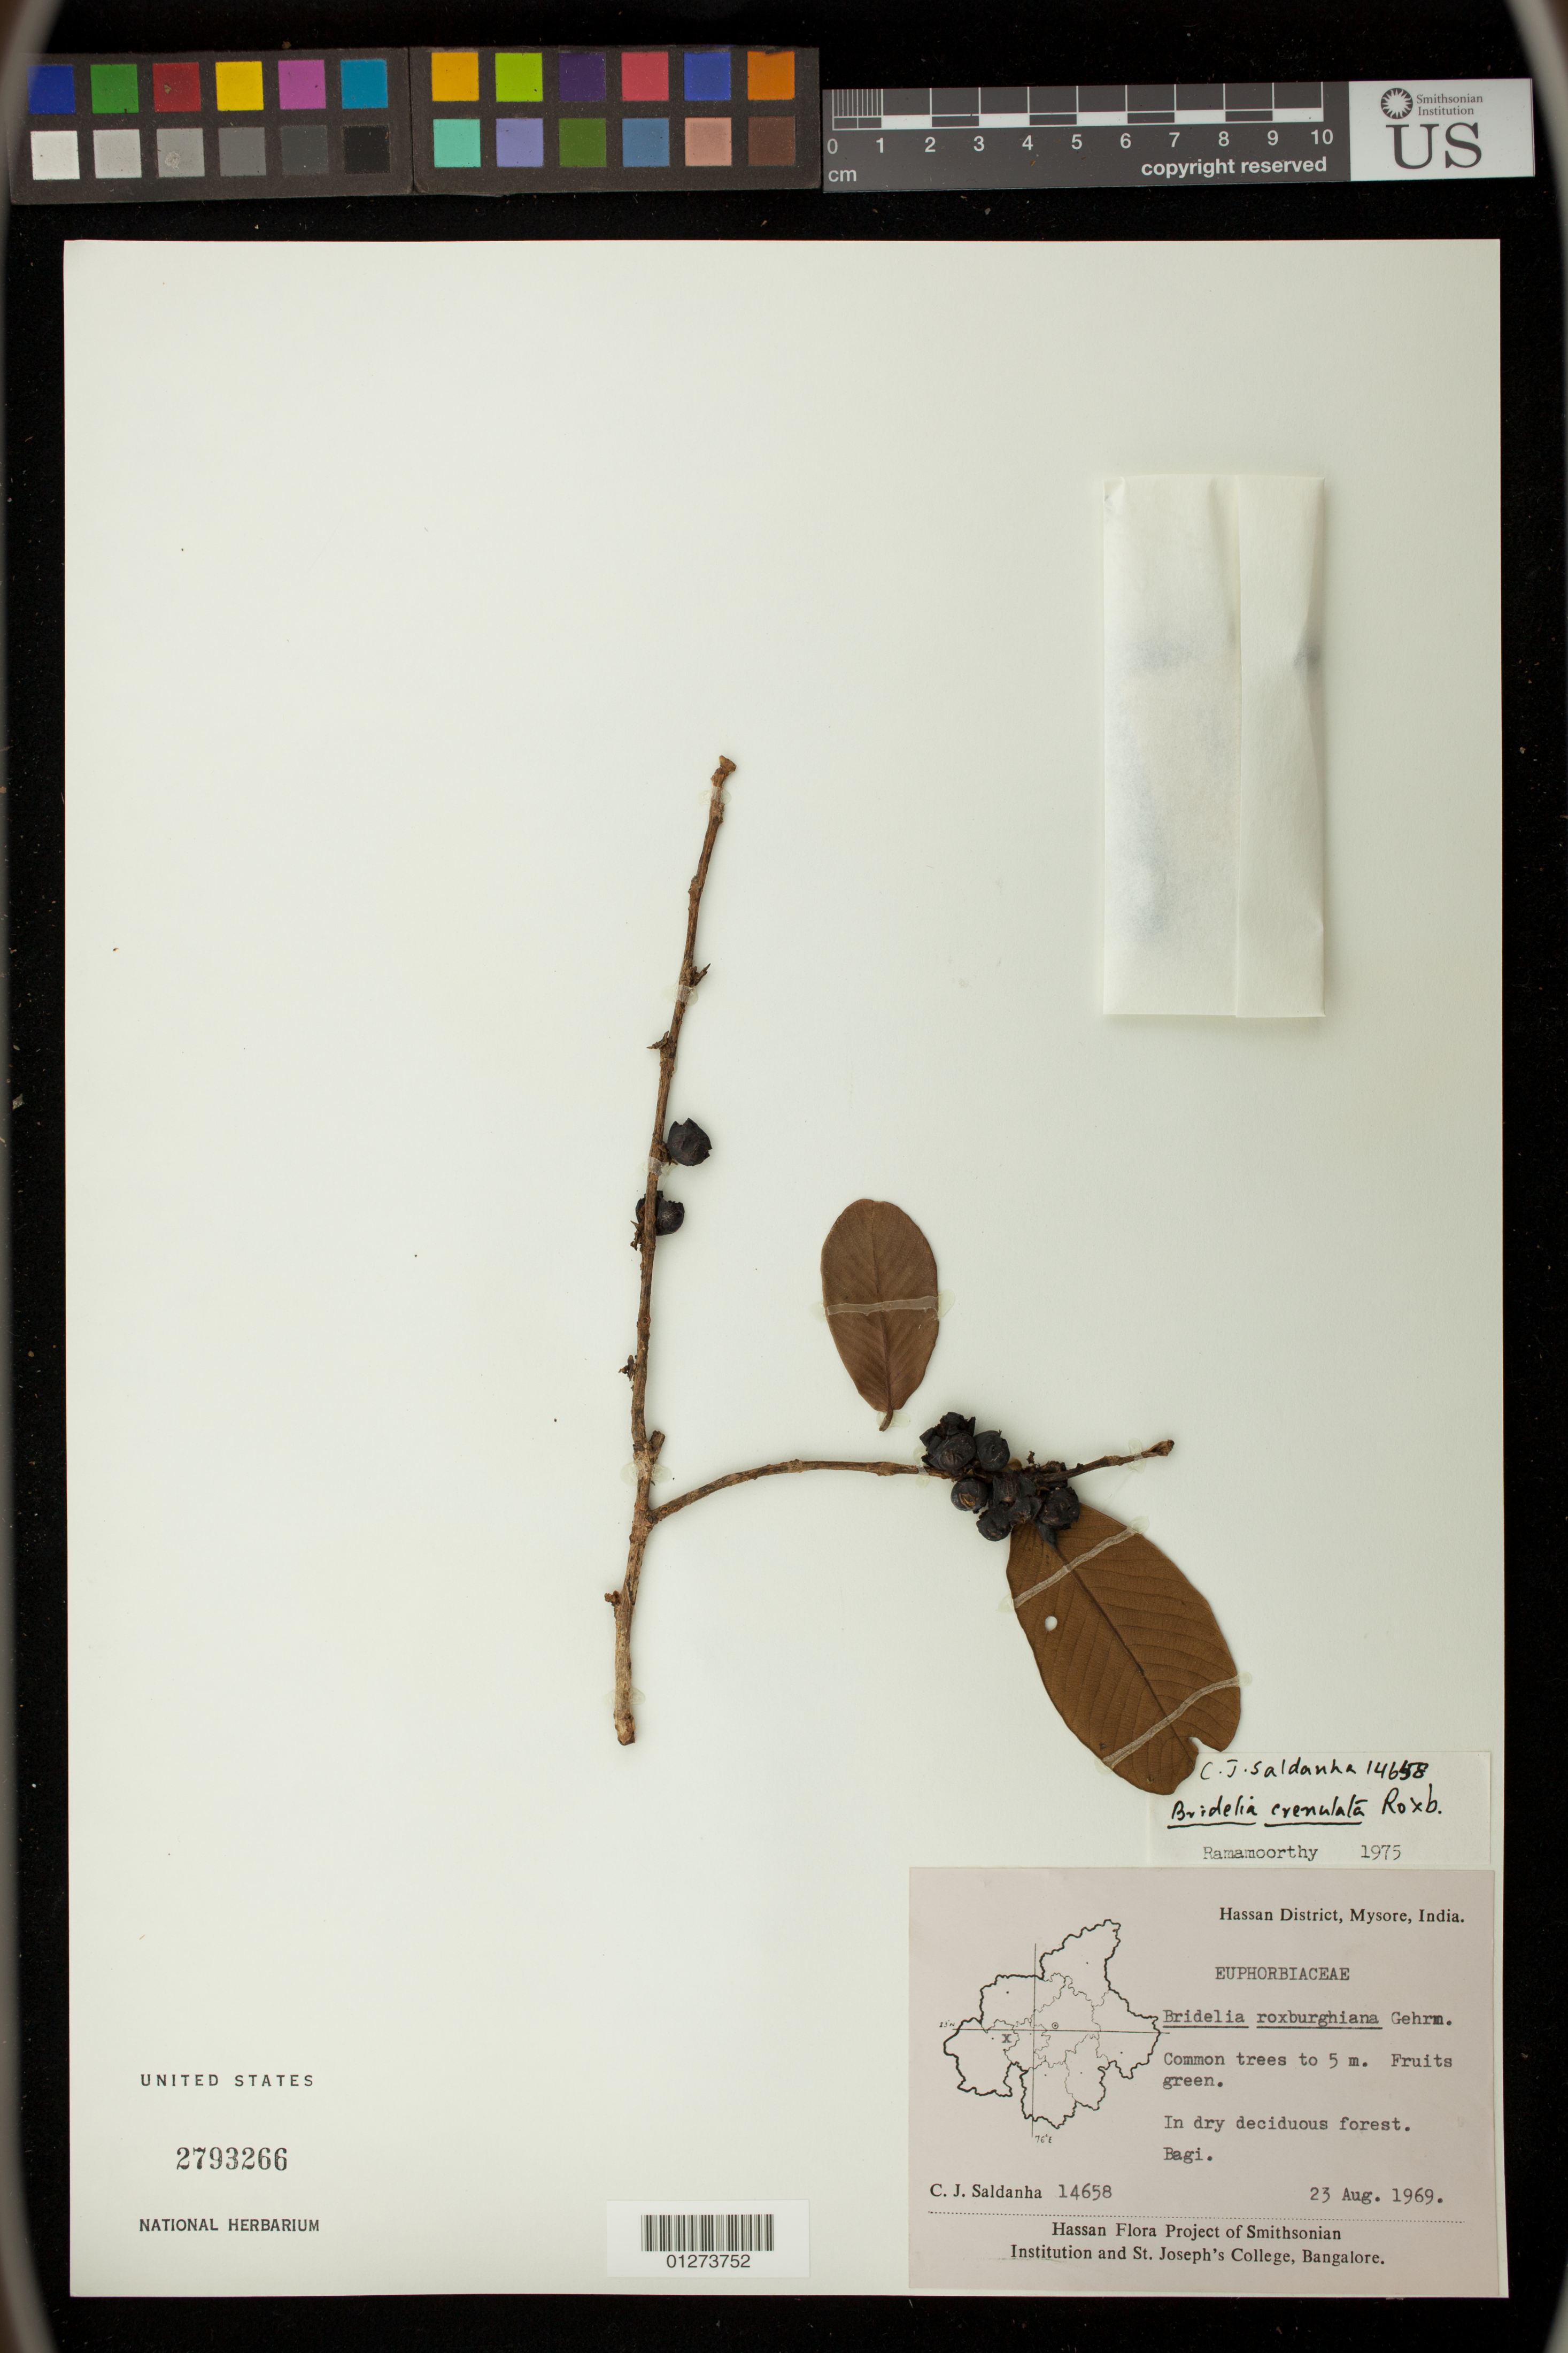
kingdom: Plantae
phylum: Tracheophyta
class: Magnoliopsida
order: Malpighiales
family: Phyllanthaceae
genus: Bridelia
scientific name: Bridelia retusa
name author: (L.) A. Juss.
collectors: C. J. Saldanha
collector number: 14658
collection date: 1969-08-23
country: India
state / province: Karnataka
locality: Bagi, Hassan District, Mysore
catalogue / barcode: US 2793266